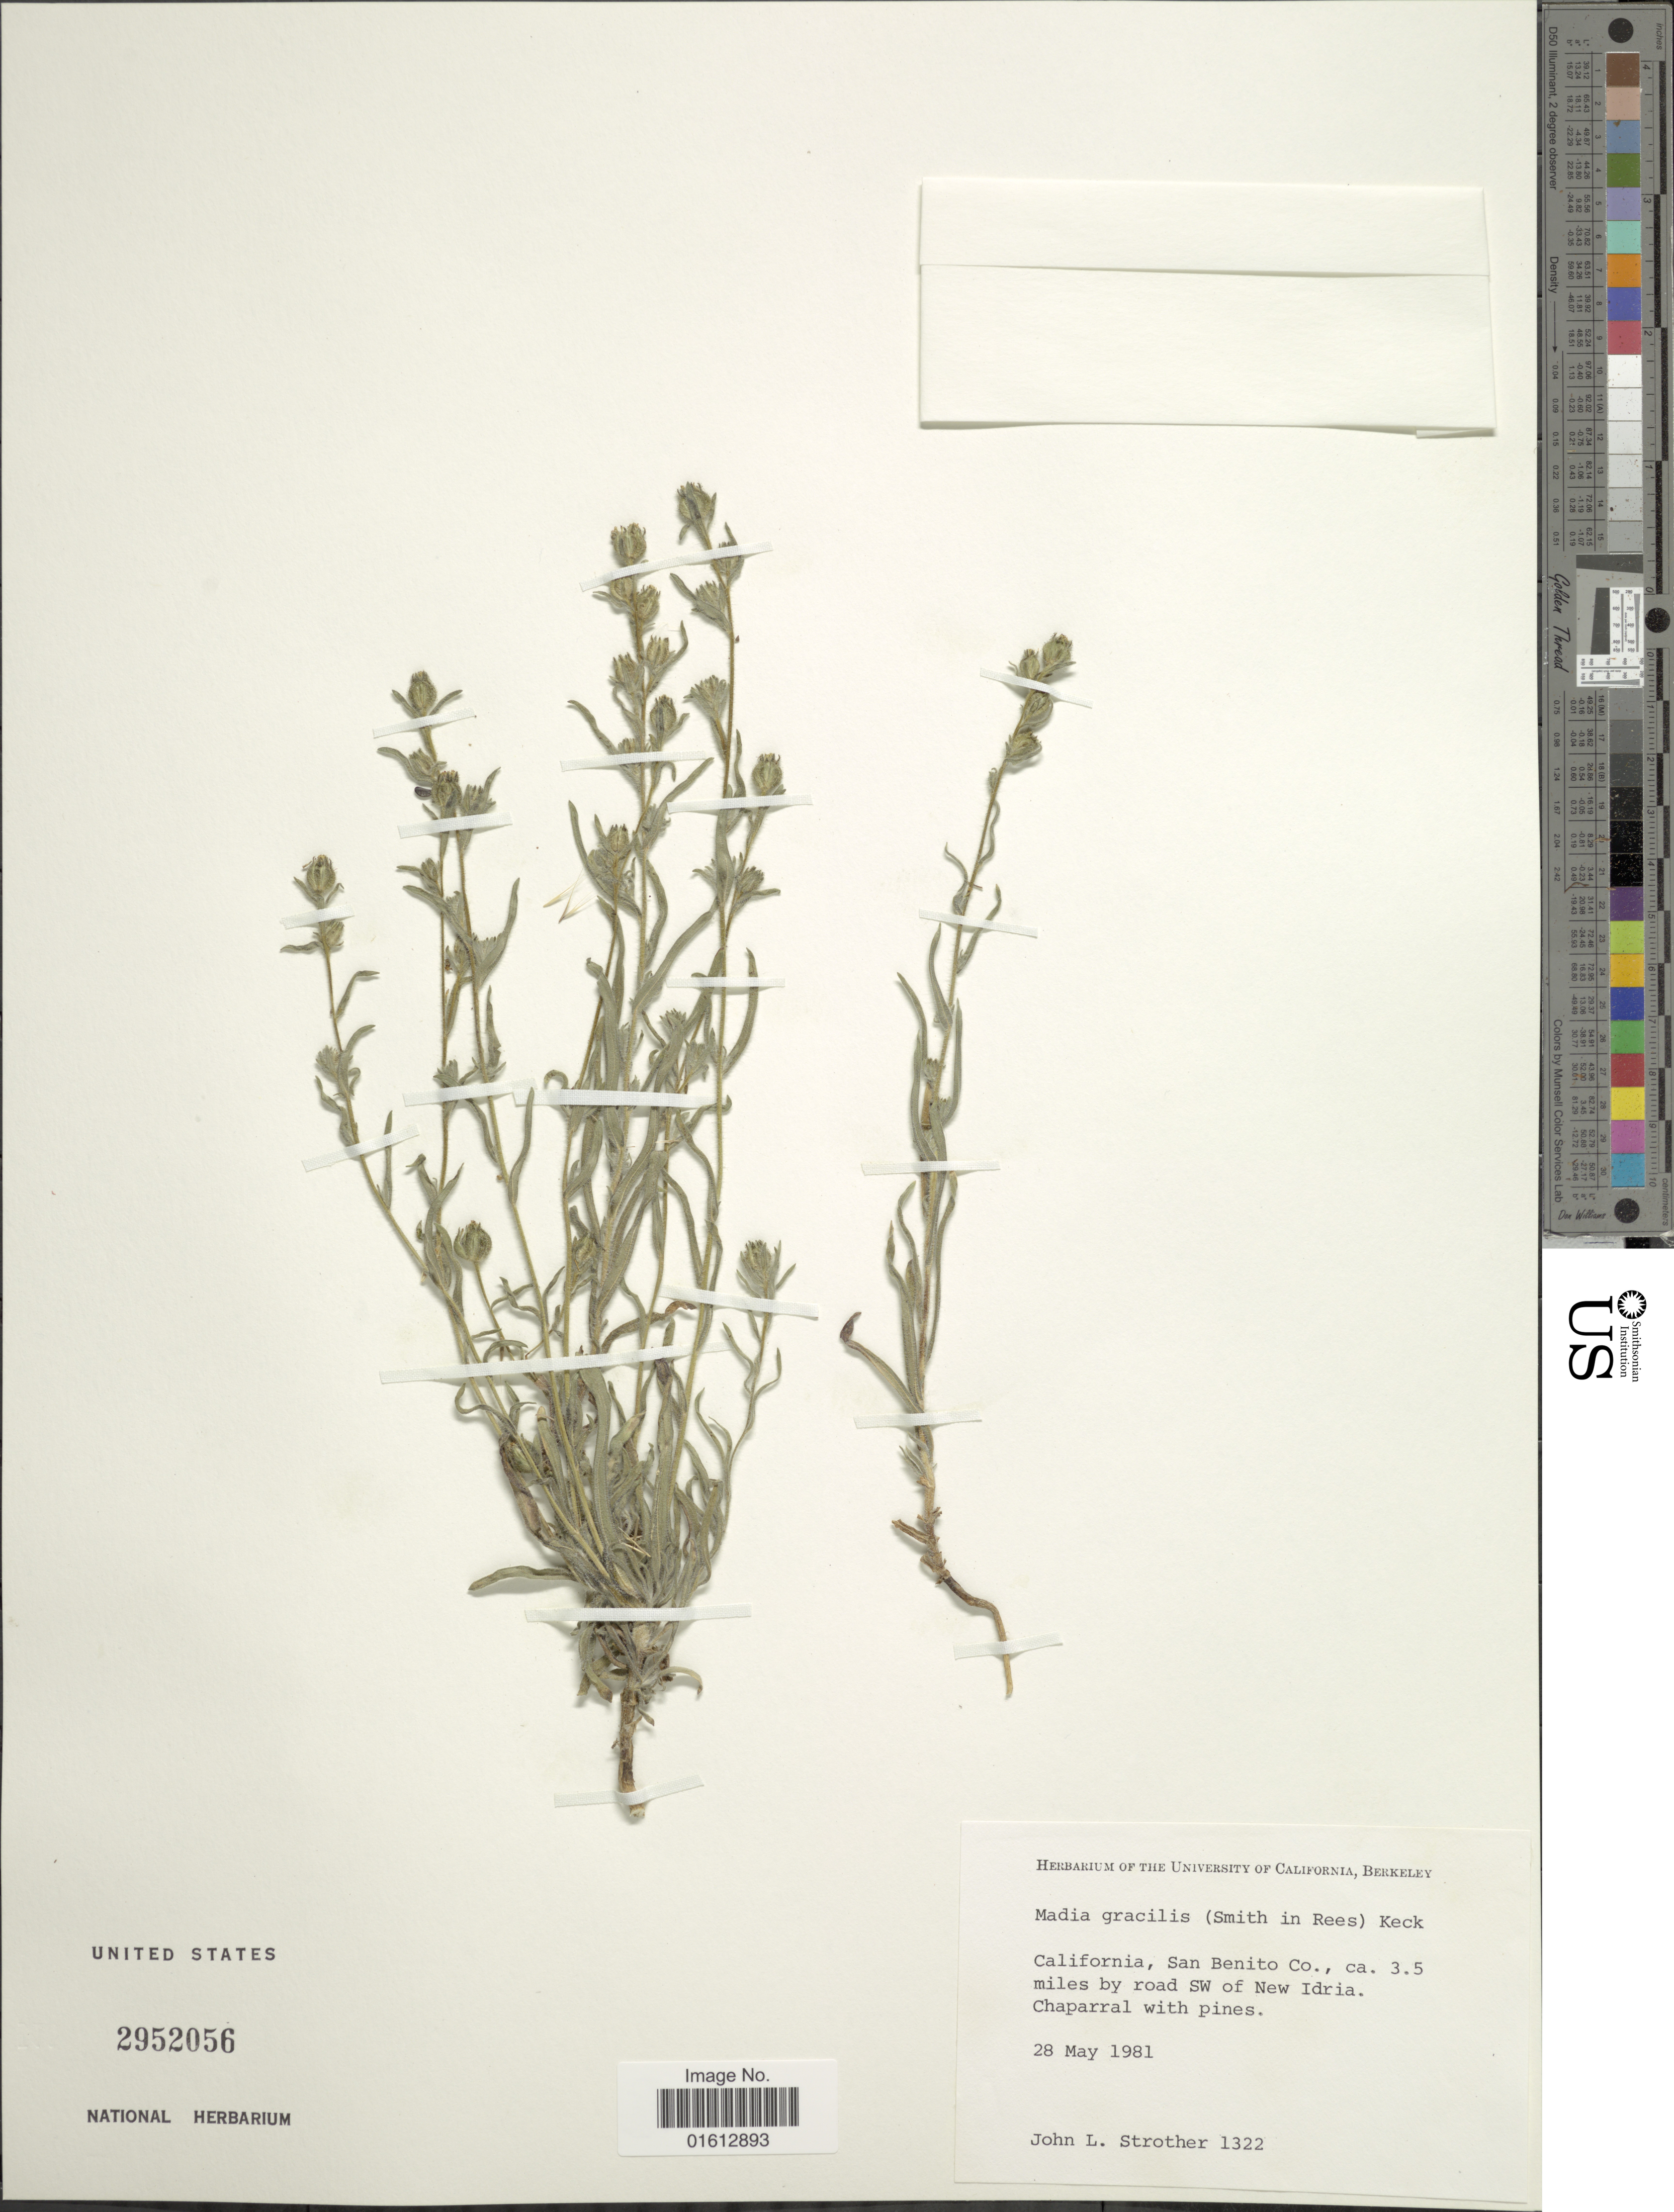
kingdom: Plantae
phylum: Tracheophyta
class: Magnoliopsida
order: Asterales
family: Asteraceae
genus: Madia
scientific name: Madia gracilis subsp. gracilis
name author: (Sm.) D.D. Keck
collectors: J. L. Strother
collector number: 1322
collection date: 1981-05-28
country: United States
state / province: California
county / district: San Benito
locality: California, San Benito Co., ca. 3.5 miles by road SW of New Idria. Chaparral with pines.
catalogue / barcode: US 2952056